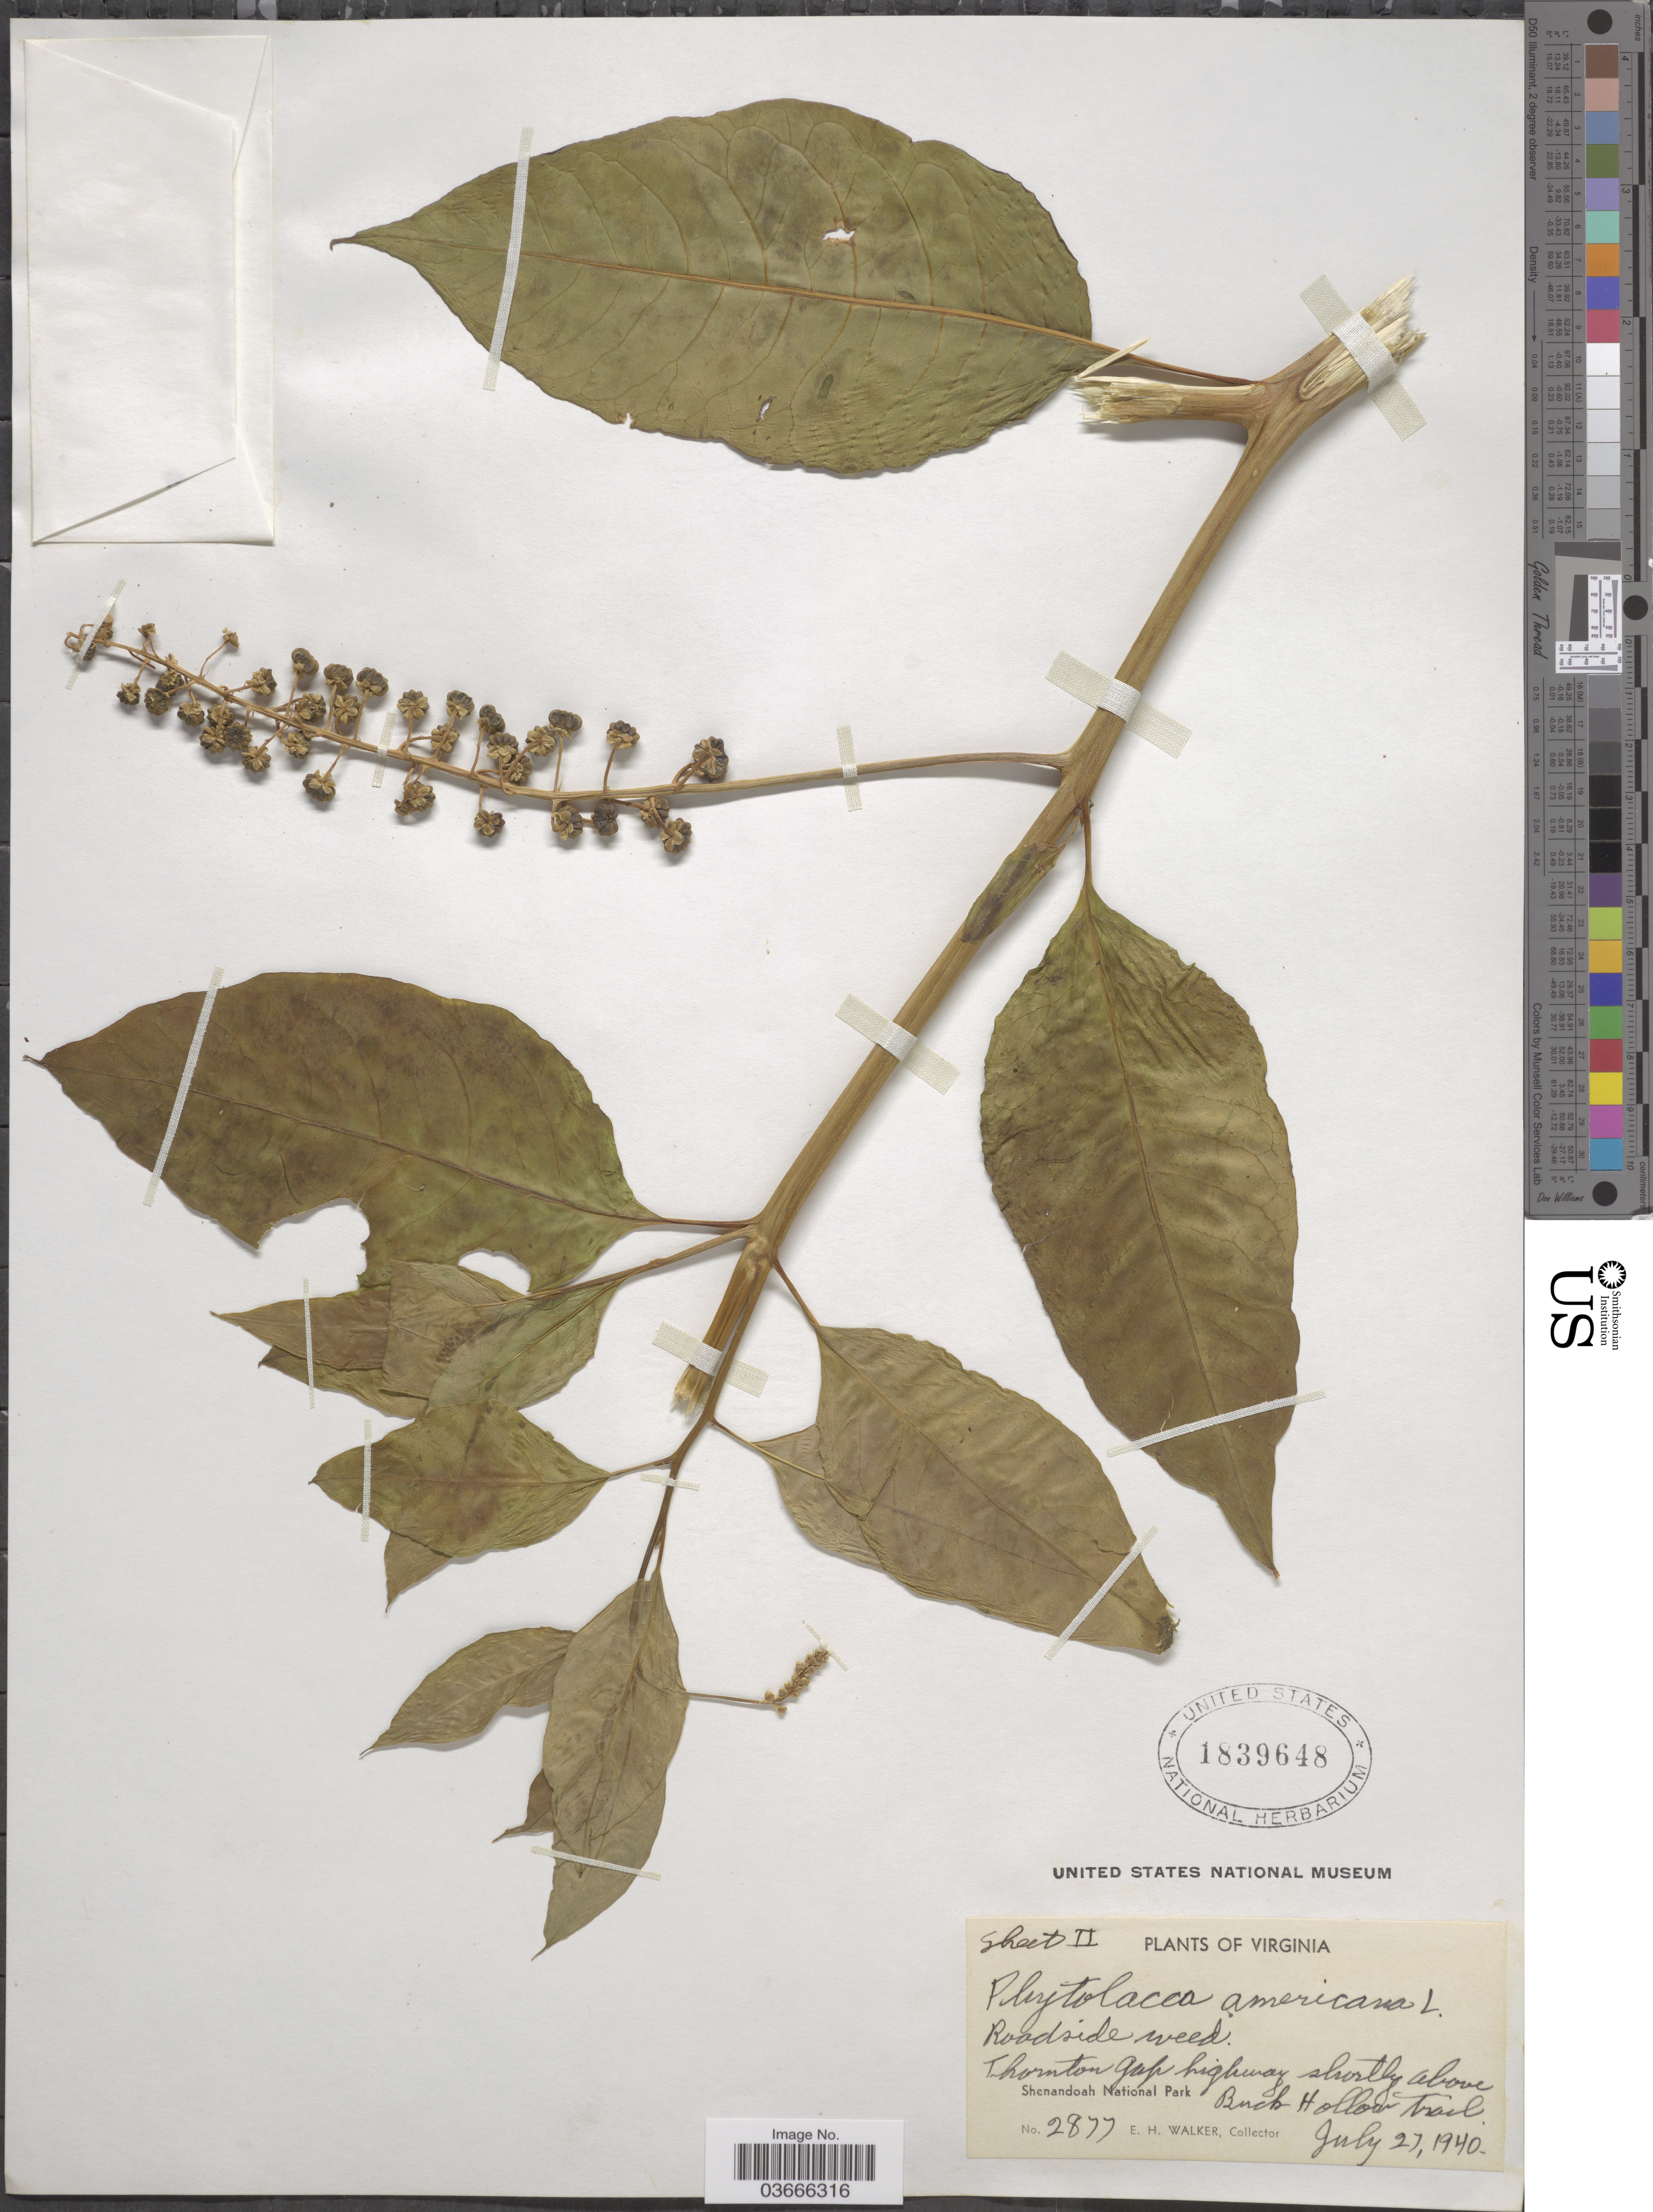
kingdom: Plantae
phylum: Tracheophyta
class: Magnoliopsida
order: Caryophyllales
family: Phytolaccaceae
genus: Phytolacca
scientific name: Phytolacca americana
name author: L.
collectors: E. H. Walker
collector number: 2877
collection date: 1940-07-27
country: United States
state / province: Virginia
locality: Thornton gap highway shortly above Buck Hollow Trail. Shenandoah National Park.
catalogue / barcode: US 1839648